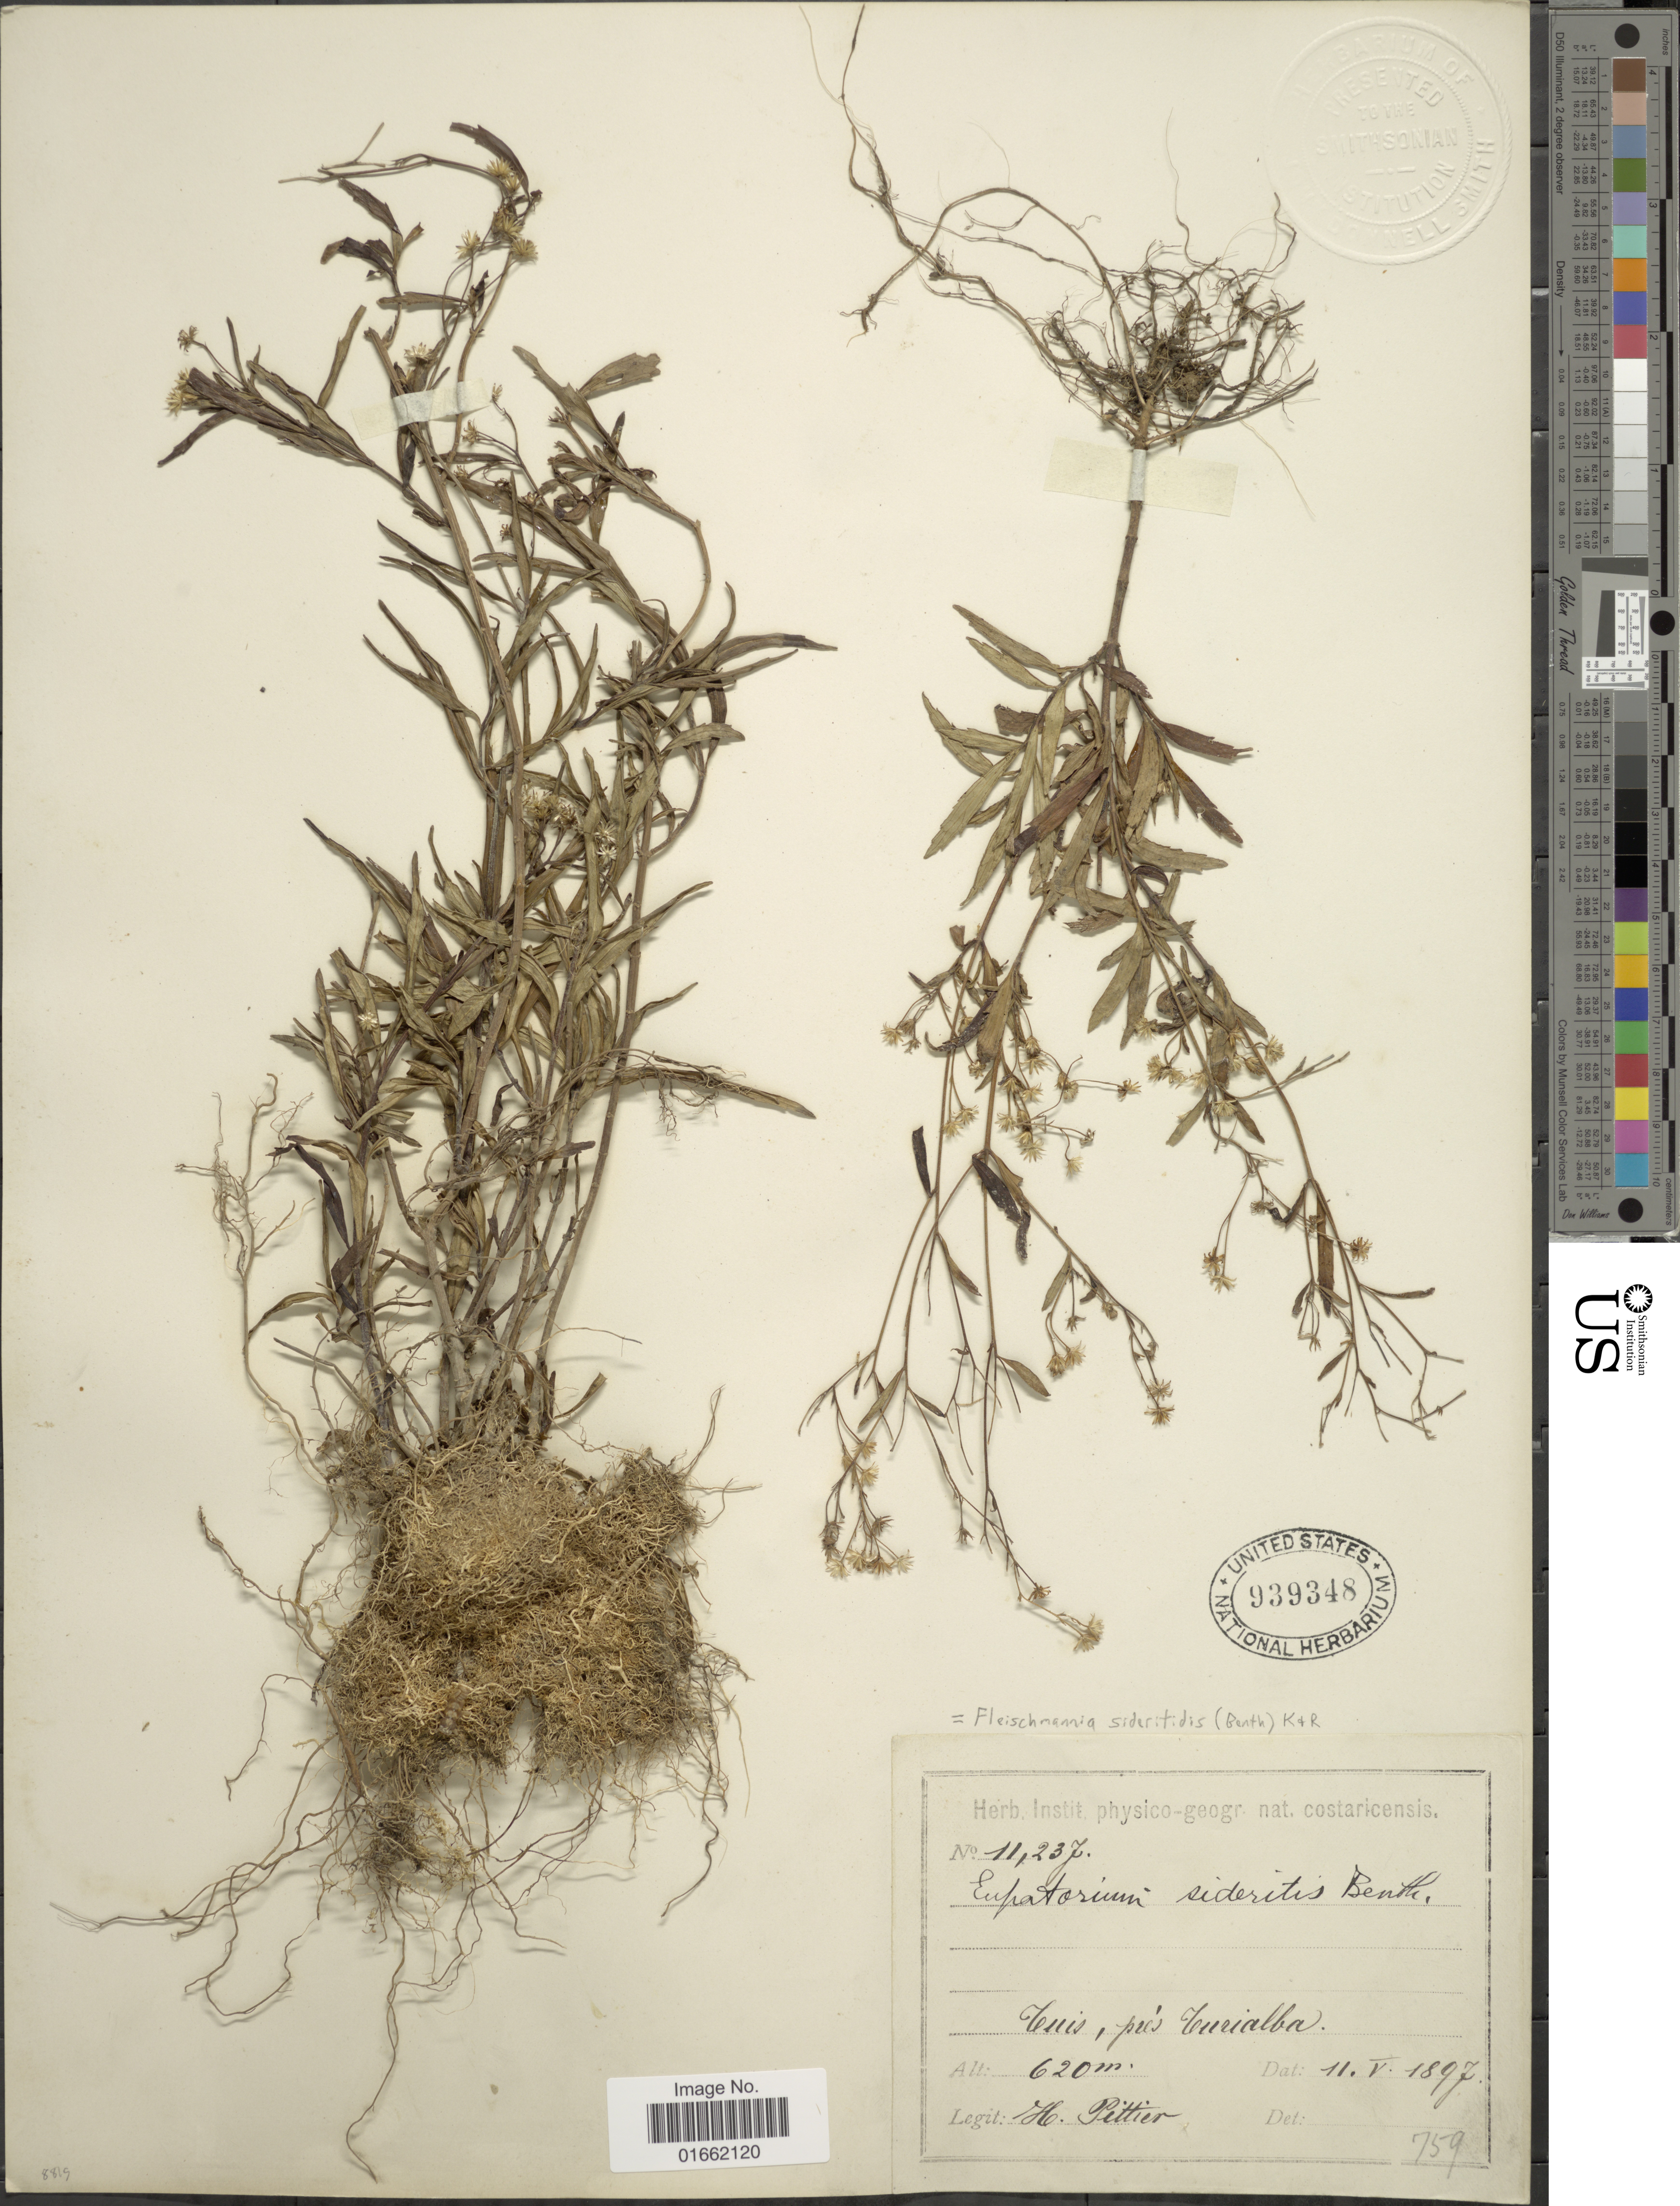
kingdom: Plantae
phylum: Tracheophyta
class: Magnoliopsida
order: Asterales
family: Asteraceae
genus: Fleischmannia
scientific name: Fleischmannia sideritides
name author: (Benth. in Oerst.) R.M. King & H. Rob.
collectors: H. F. Pittier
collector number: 11237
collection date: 1897-05-11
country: Costa Rica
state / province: Cartago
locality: Tuis, près Turrialba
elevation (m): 620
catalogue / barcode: US 939348